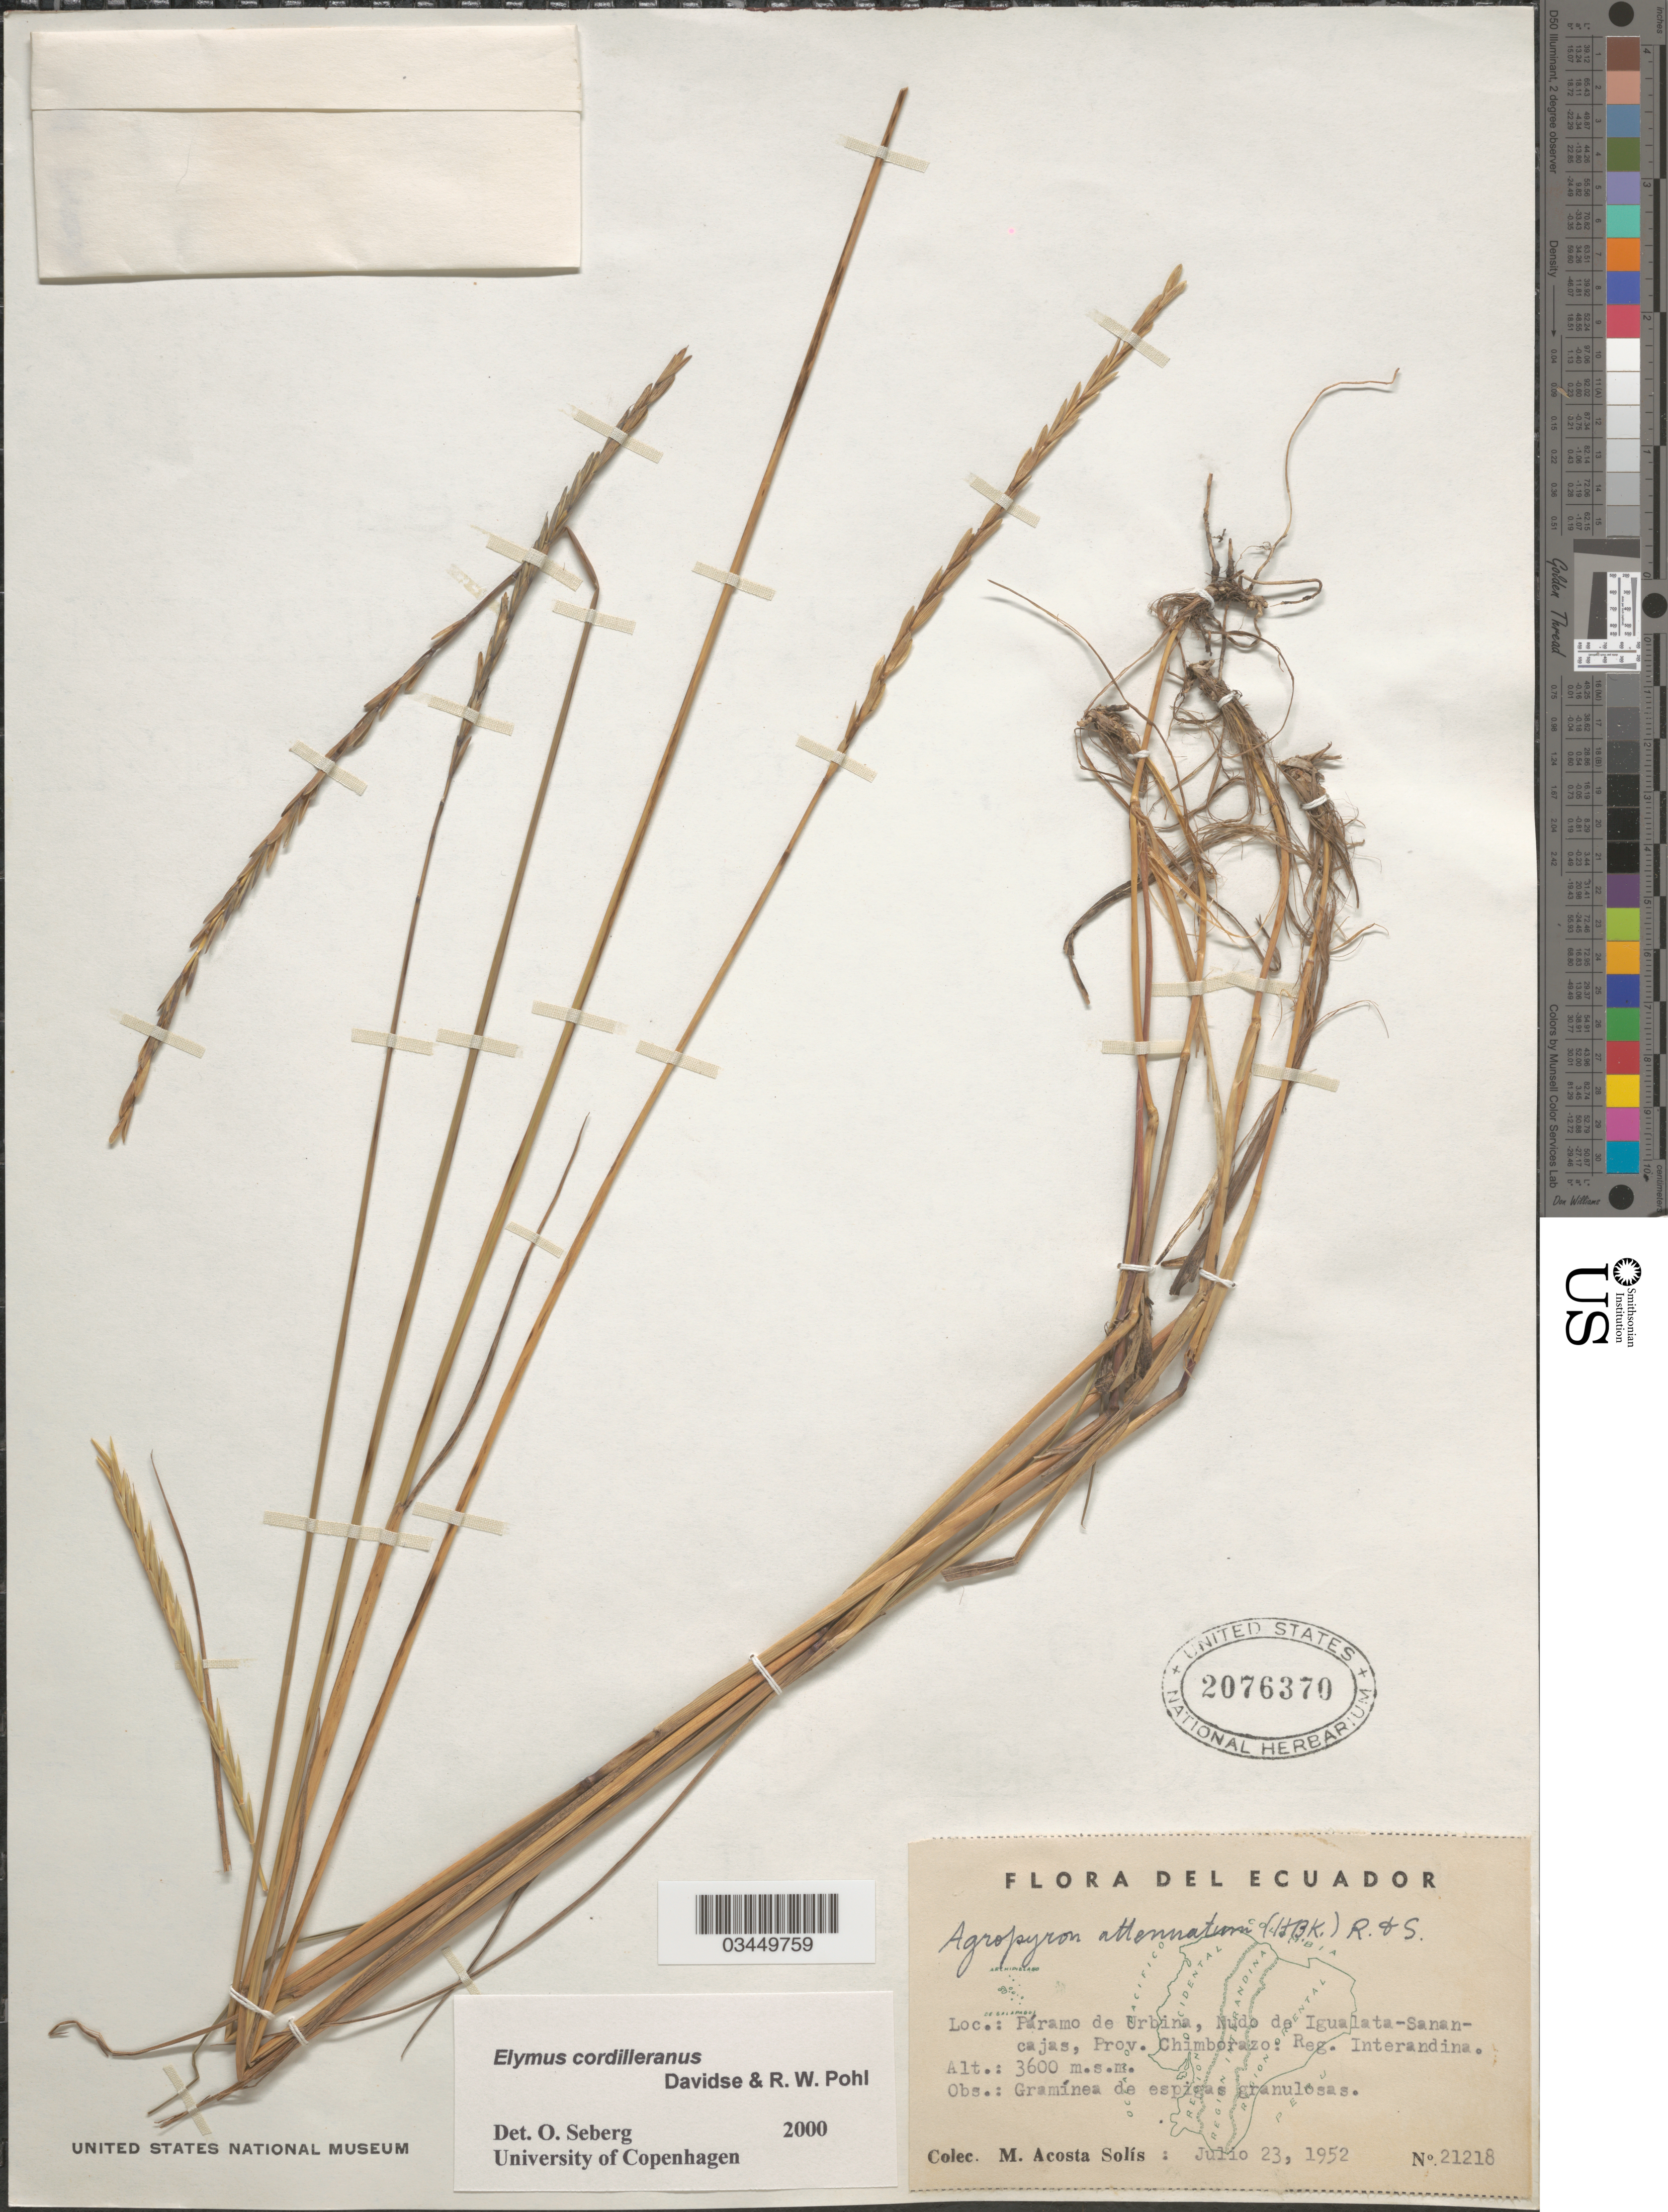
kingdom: Plantae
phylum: Tracheophyta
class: Liliopsida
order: Poales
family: Poaceae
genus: Elymus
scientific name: Elymus cordilleranus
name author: Davidse & R.W. Pohl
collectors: M. Acosta Solis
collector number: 21218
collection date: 1952-07-23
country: Ecuador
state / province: Chimborazo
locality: Páramo de Urbina, Nudo de Igualata-Sanancajas, Prov. Chimborazo: Reg. Interandina.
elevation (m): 3600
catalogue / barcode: US 2076370